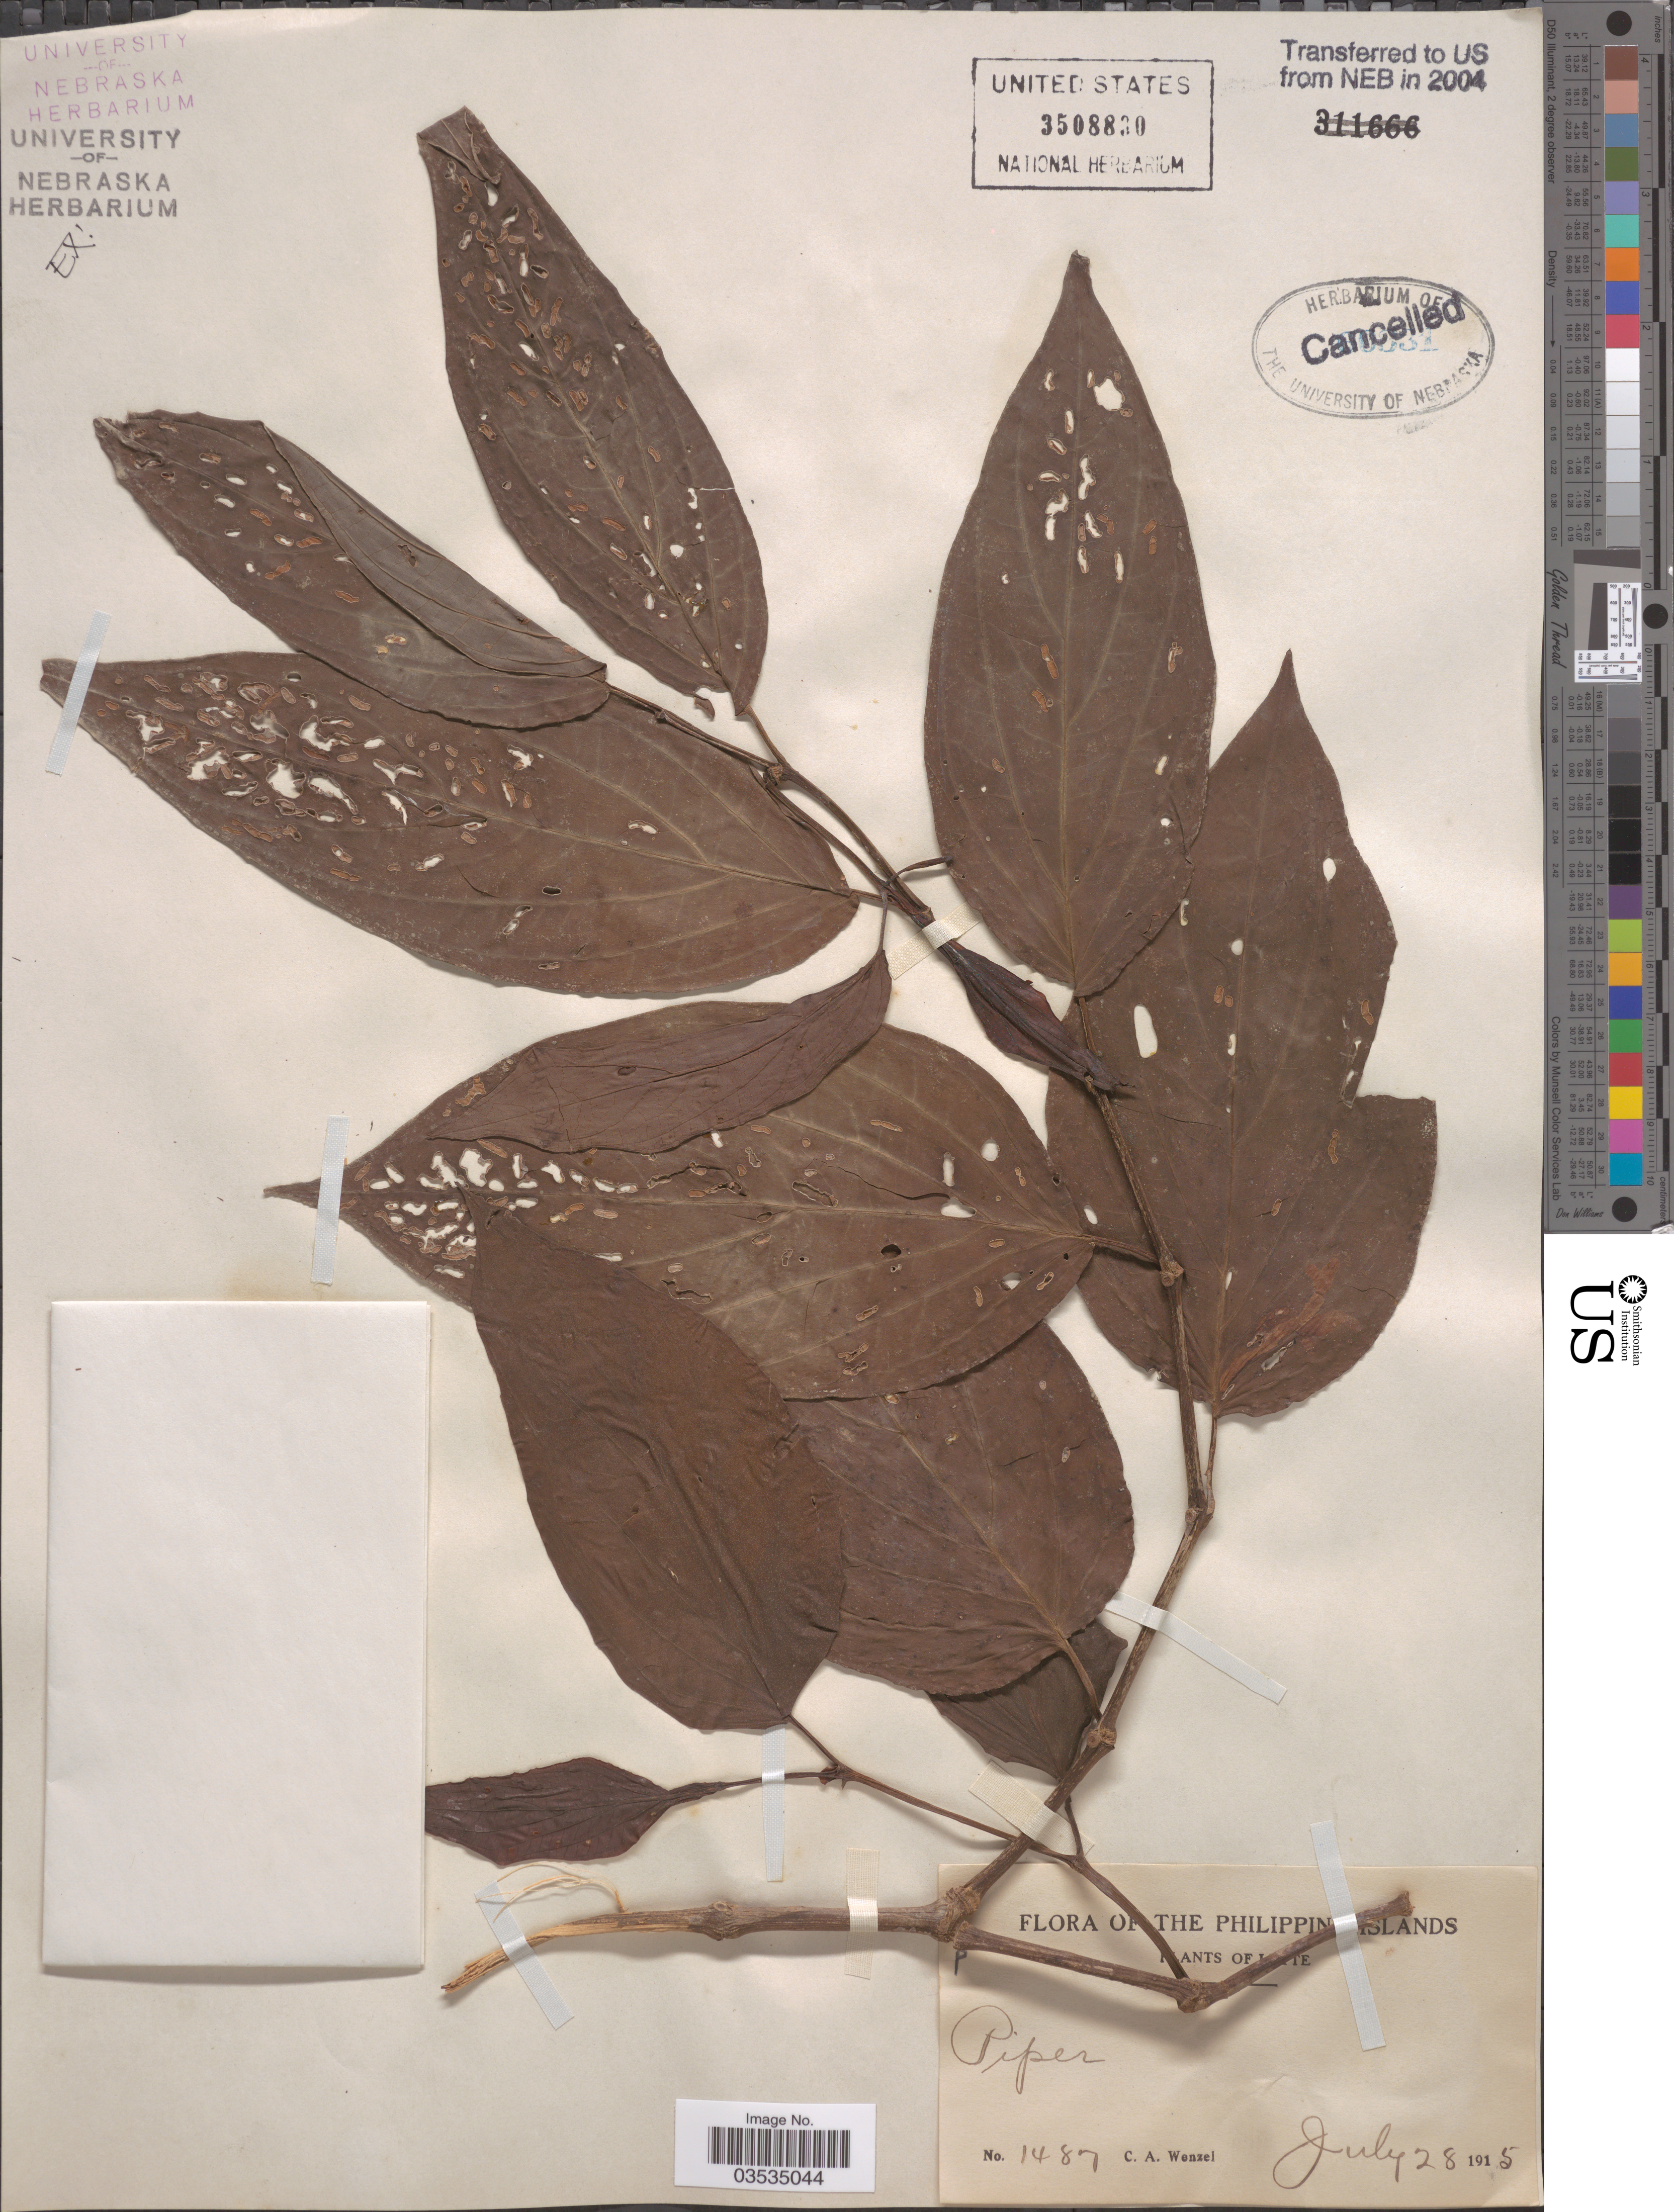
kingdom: Plantae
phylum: Tracheophyta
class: Magnoliopsida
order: Piperales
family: Piperaceae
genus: Piper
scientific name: Piper sp.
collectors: C. Wenzel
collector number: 1487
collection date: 1915-07-28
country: Philippines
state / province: Eastern Visayas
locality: Philippine Islands. Leyte.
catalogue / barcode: US 3508830